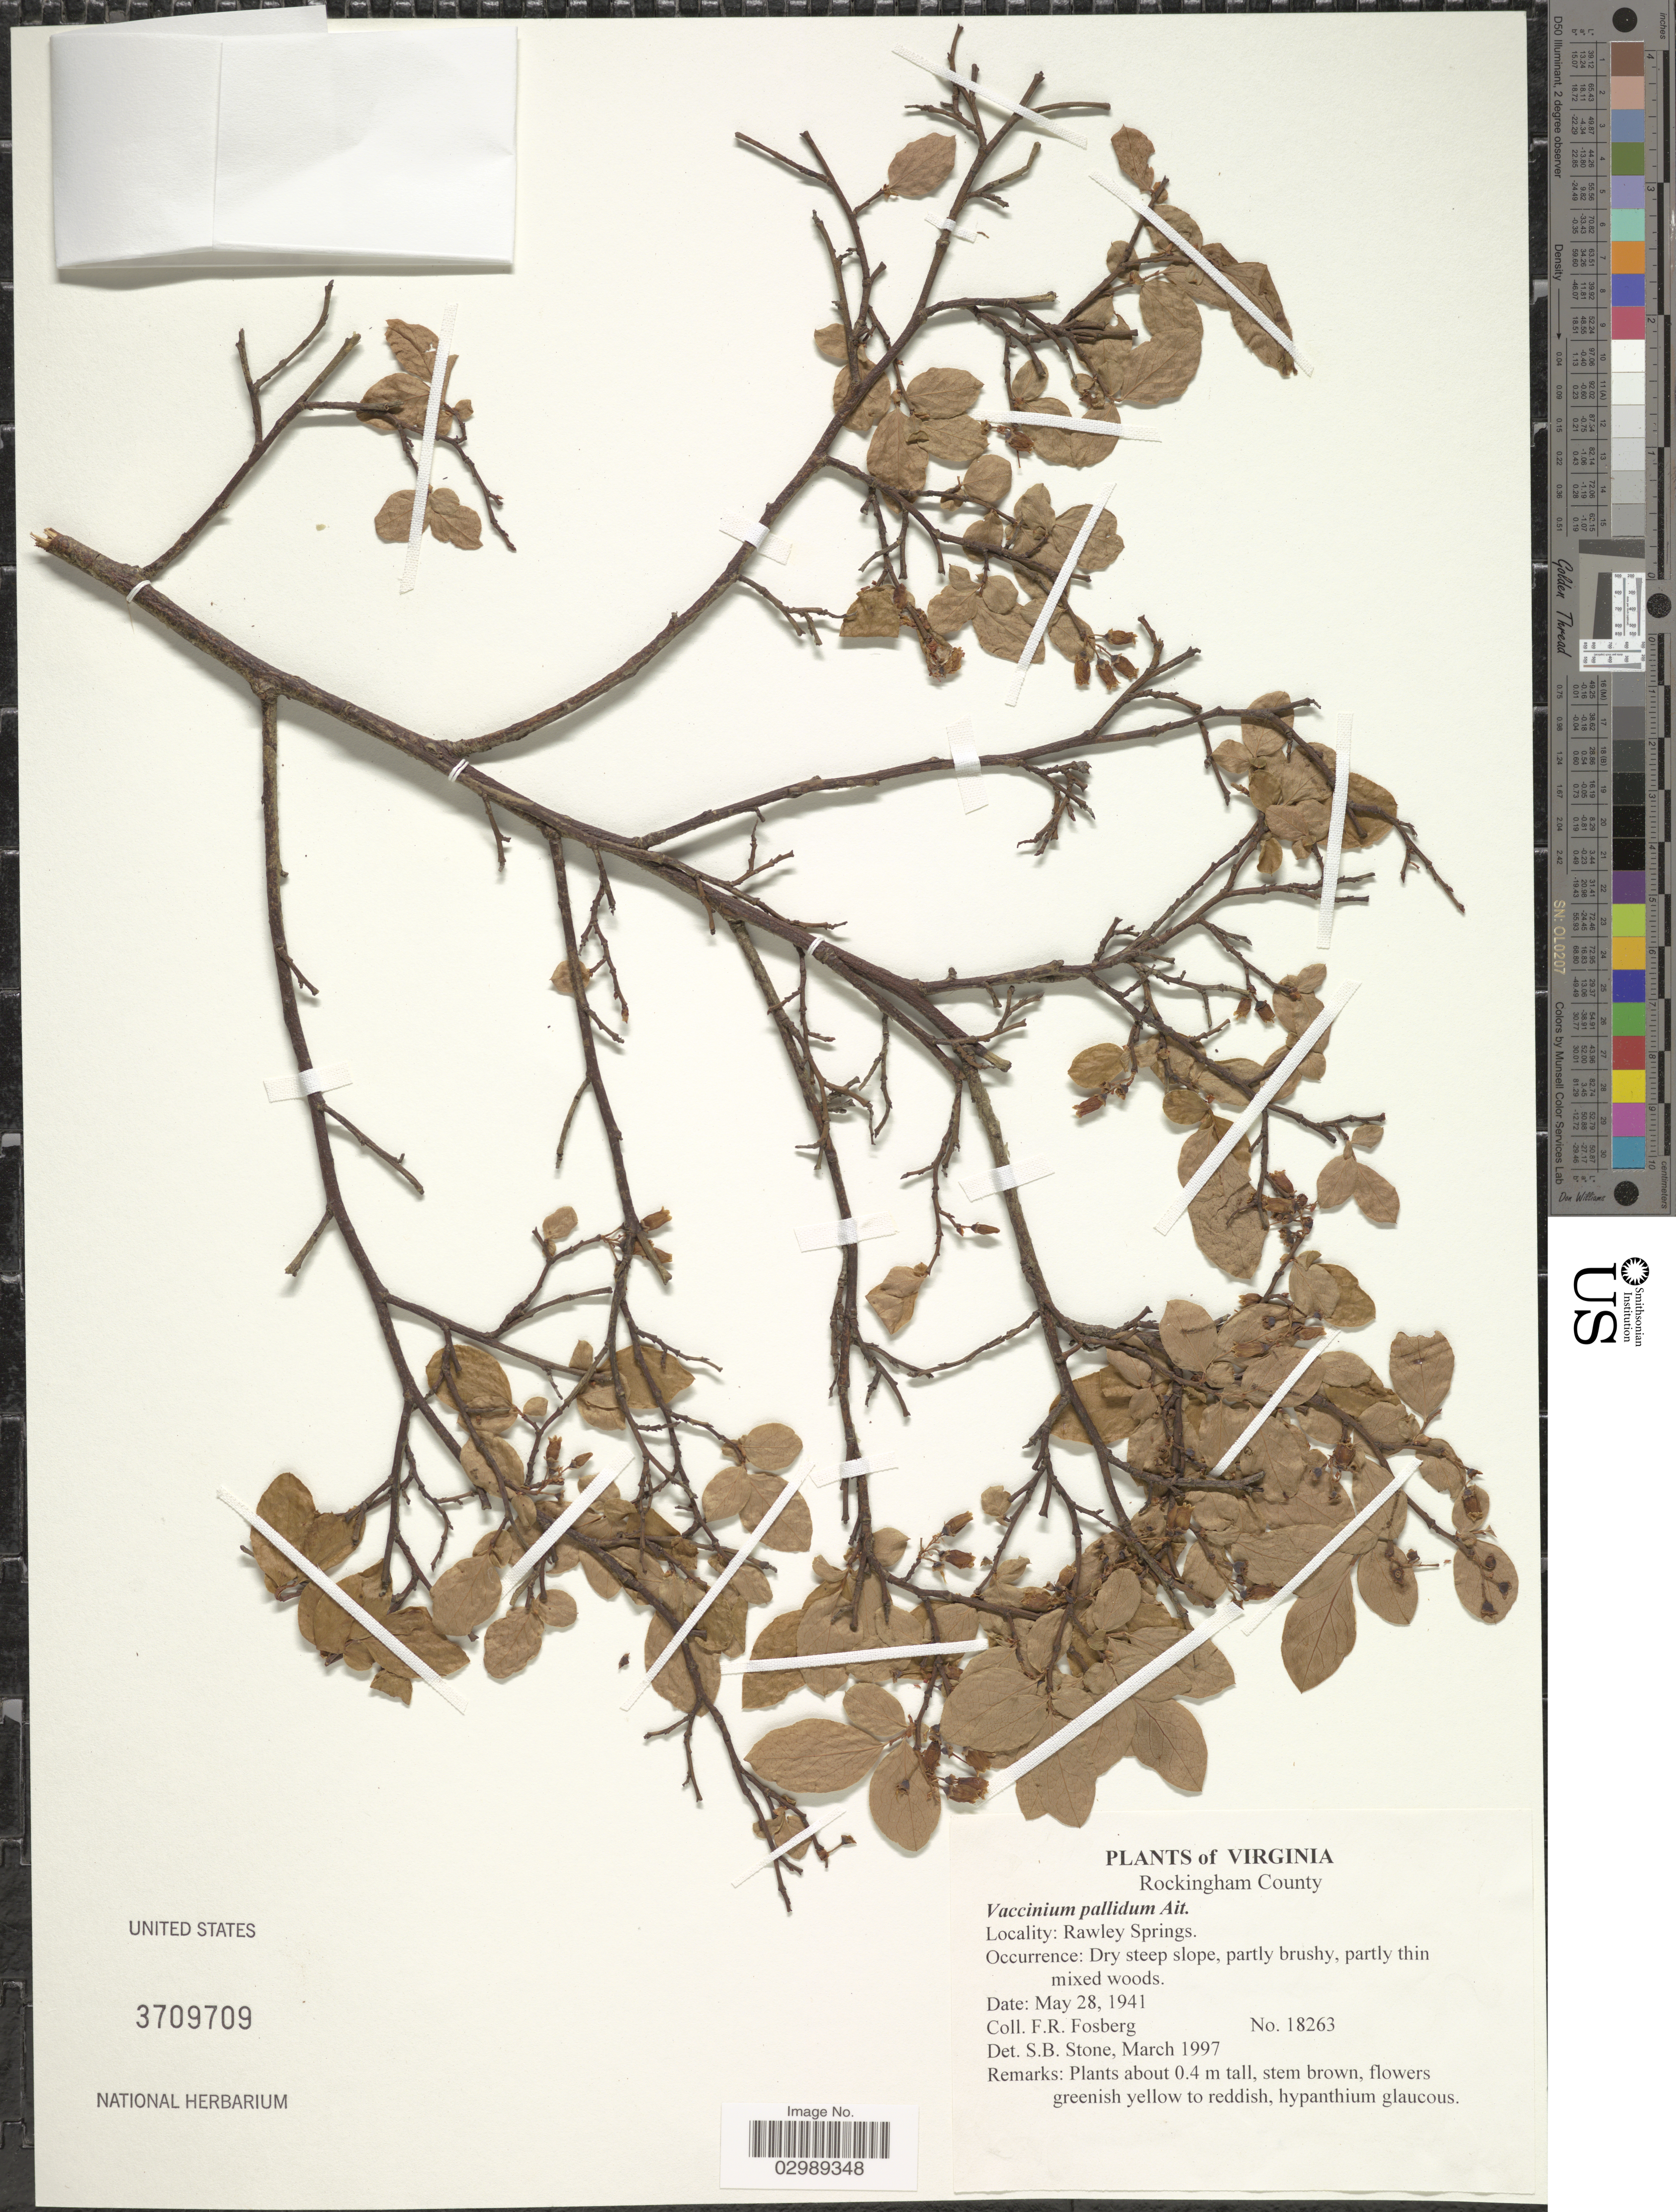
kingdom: Plantae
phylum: Tracheophyta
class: Magnoliopsida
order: Ericales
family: Ericaceae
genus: Vaccinium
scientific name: Vaccinium pallidum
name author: Aiton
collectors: F. R. Fosberg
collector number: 18263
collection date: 1941-05-28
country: United States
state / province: Virginia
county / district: Rockingham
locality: Rockingham County, Rawley Springs.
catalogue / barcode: US 3709709